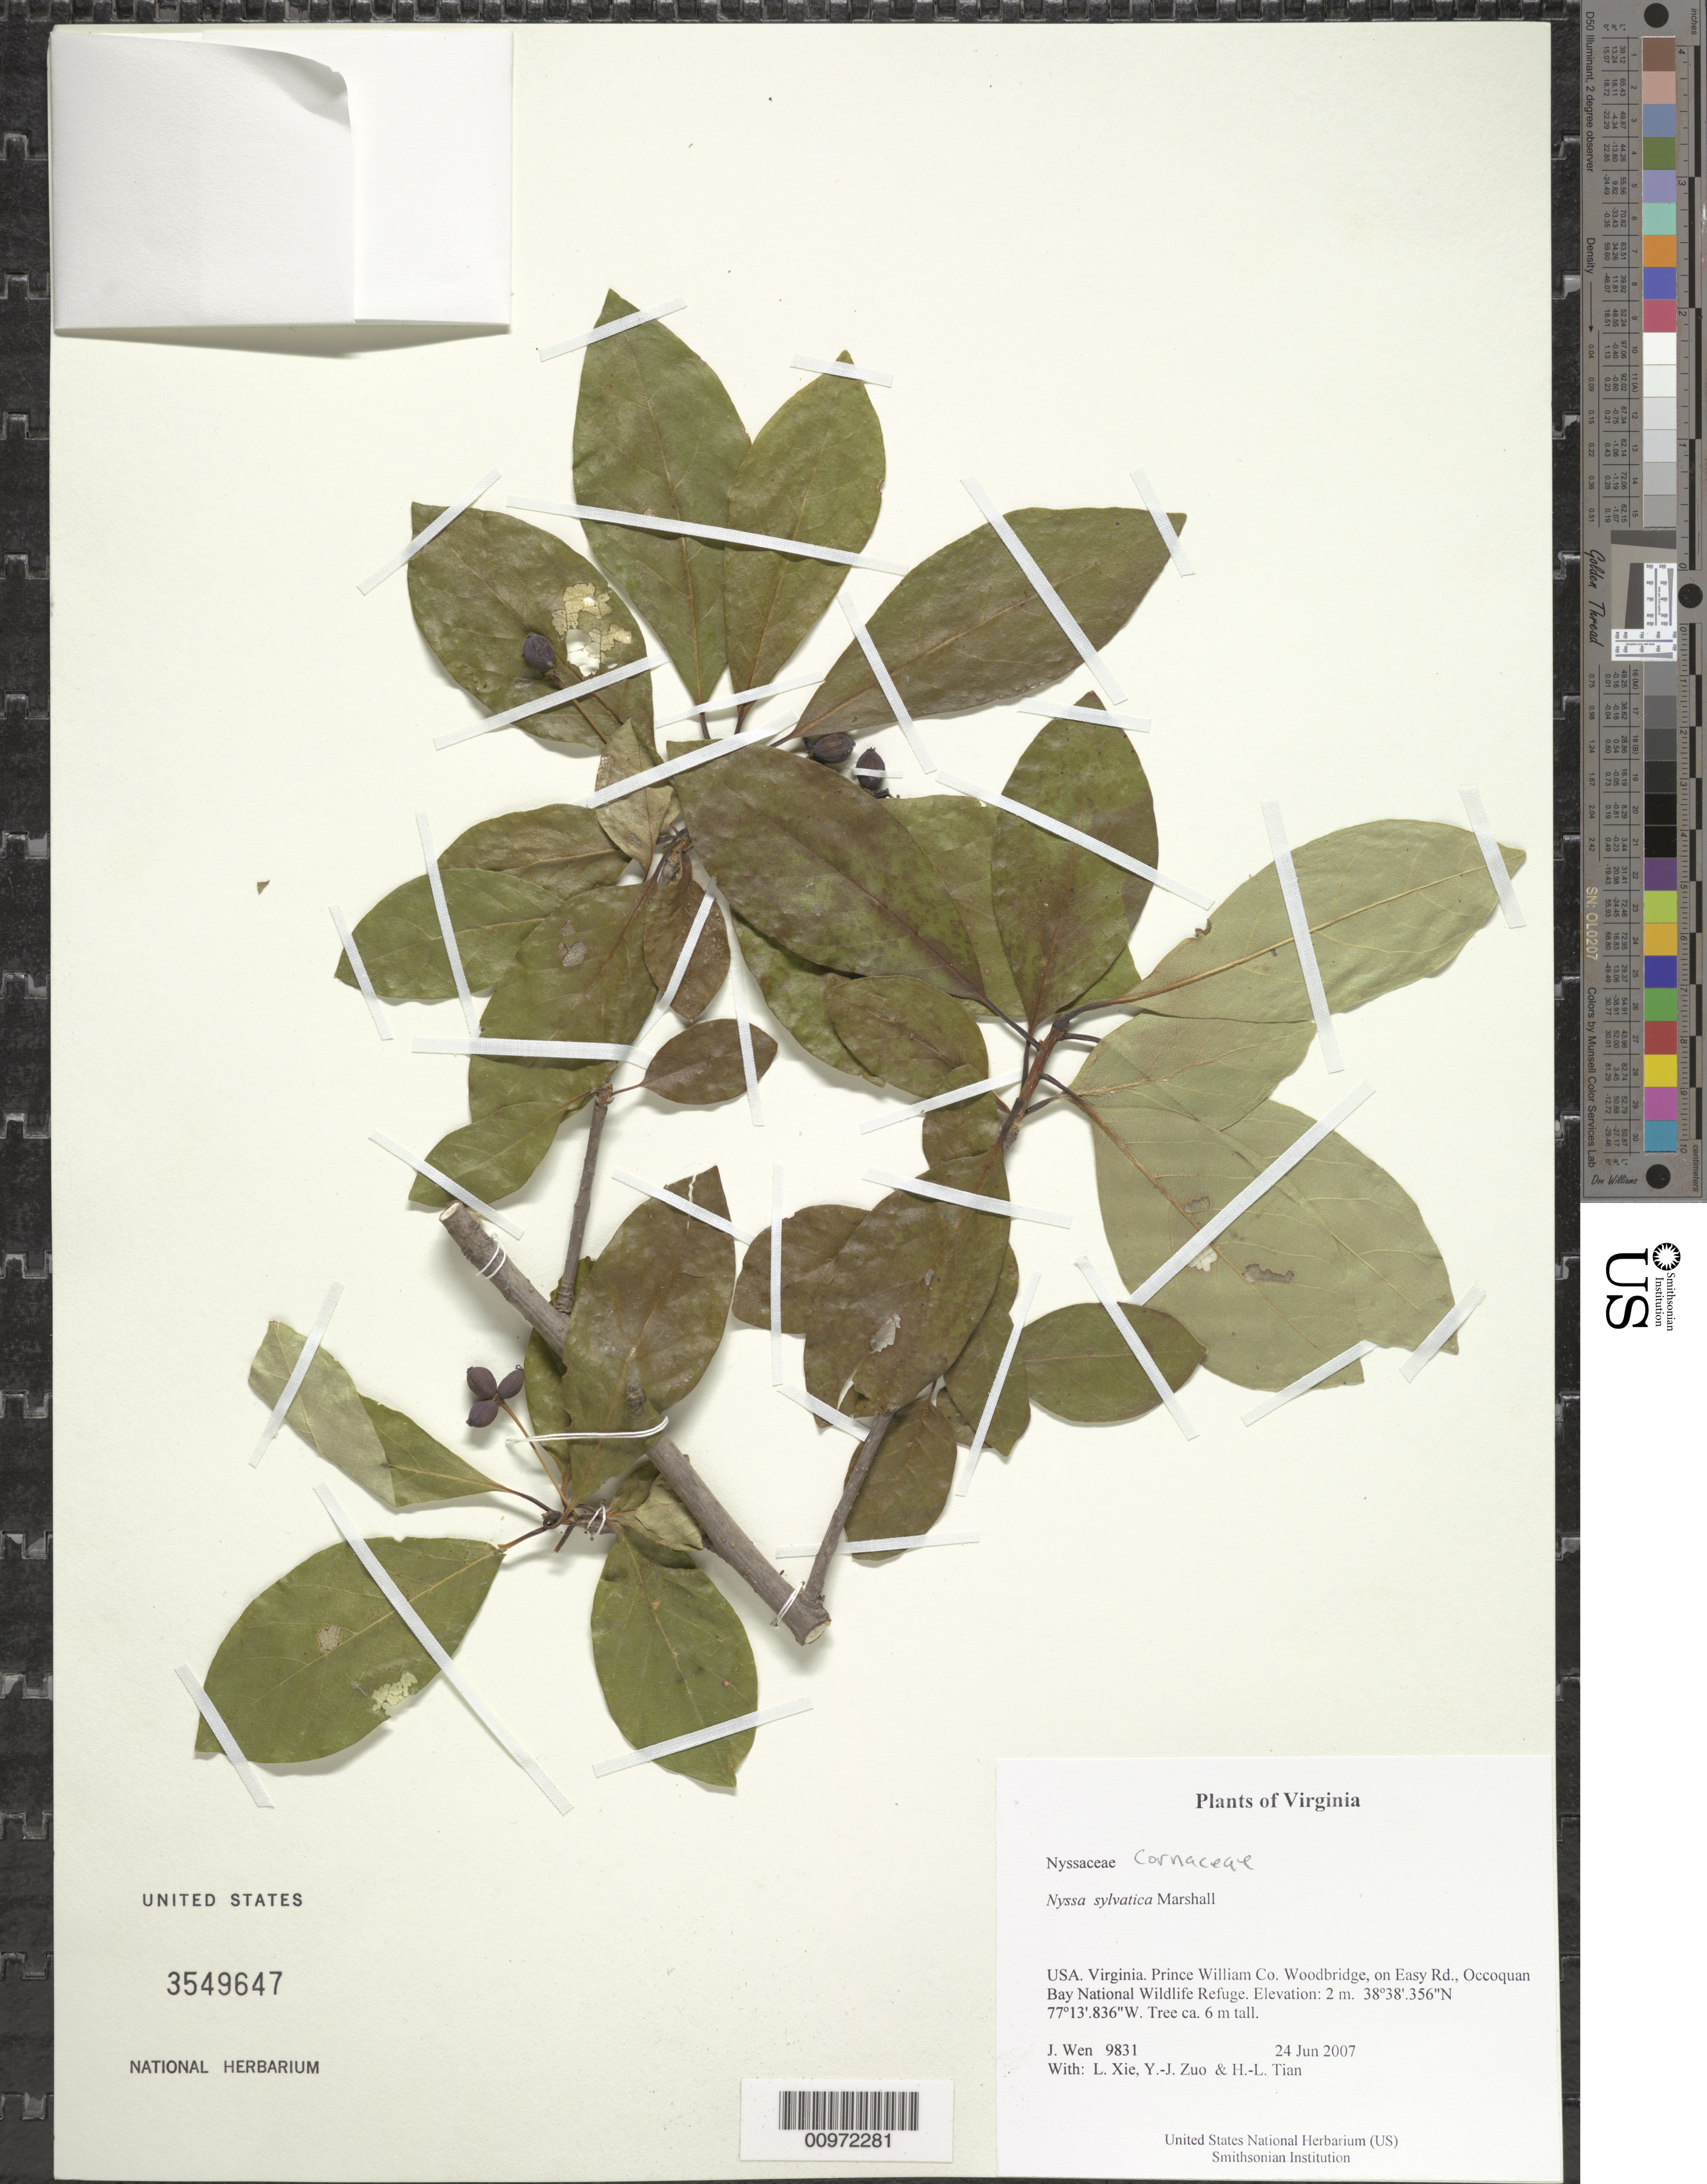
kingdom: Plantae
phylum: Tracheophyta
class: Magnoliopsida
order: Cornales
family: Nyssaceae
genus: Nyssa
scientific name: Nyssa sylvatica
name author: Marshall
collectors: J. Wen, L. Xie, Y. Zuo & H. Tian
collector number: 9831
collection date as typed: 24 Jun 2007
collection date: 2007-06-24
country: United States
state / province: Virginia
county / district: Prince William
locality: Woodbridge, on Easy Rd., Occoquan Bay National Wildlife Refuge.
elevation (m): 2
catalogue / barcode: US 3549647